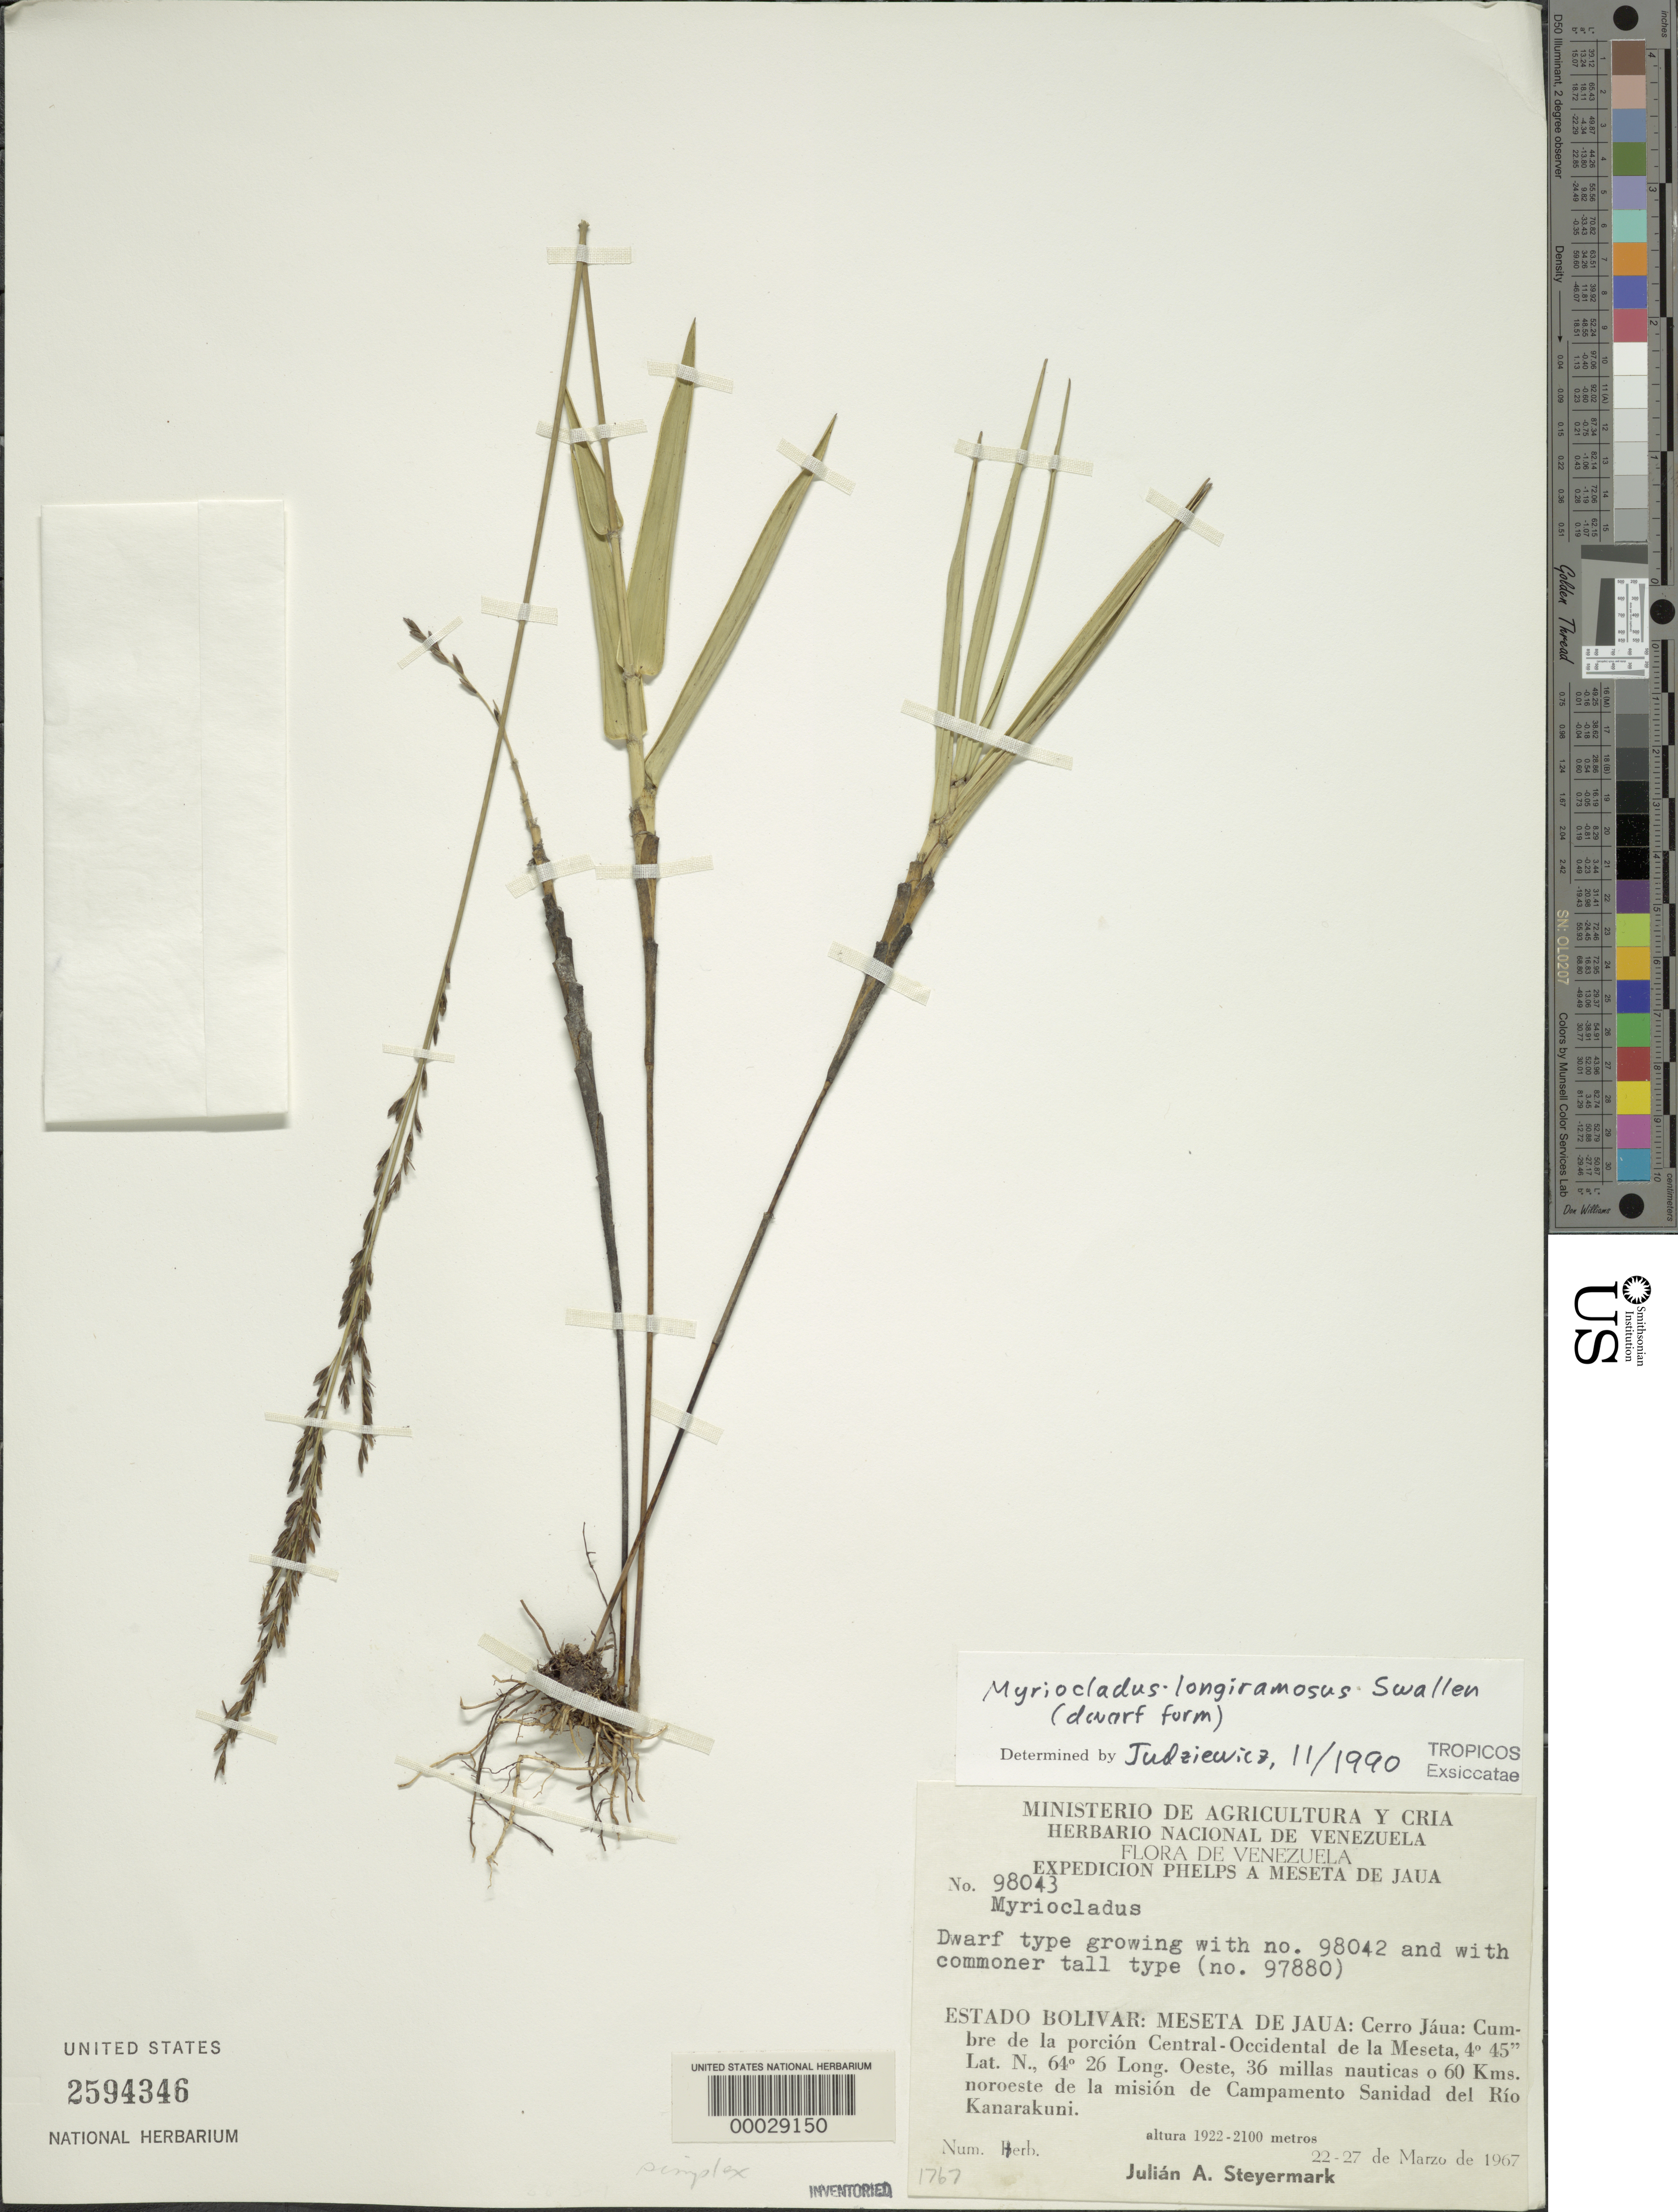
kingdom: Plantae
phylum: Tracheophyta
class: Liliopsida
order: Poales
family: Poaceae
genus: Myriocladus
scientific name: Myriocladus longiramosus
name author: Swallen in Maguire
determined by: Judziewicz, E. J.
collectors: J. Steyermark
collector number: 98043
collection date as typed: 22 Mar 1967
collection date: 1967-03-22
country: Venezuela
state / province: Bolivar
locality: Meseta de jaua: cerro jaua; 60 km ne de la mision de campamento sanidad del rio kanarakuni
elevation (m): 1922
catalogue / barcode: US 2594346